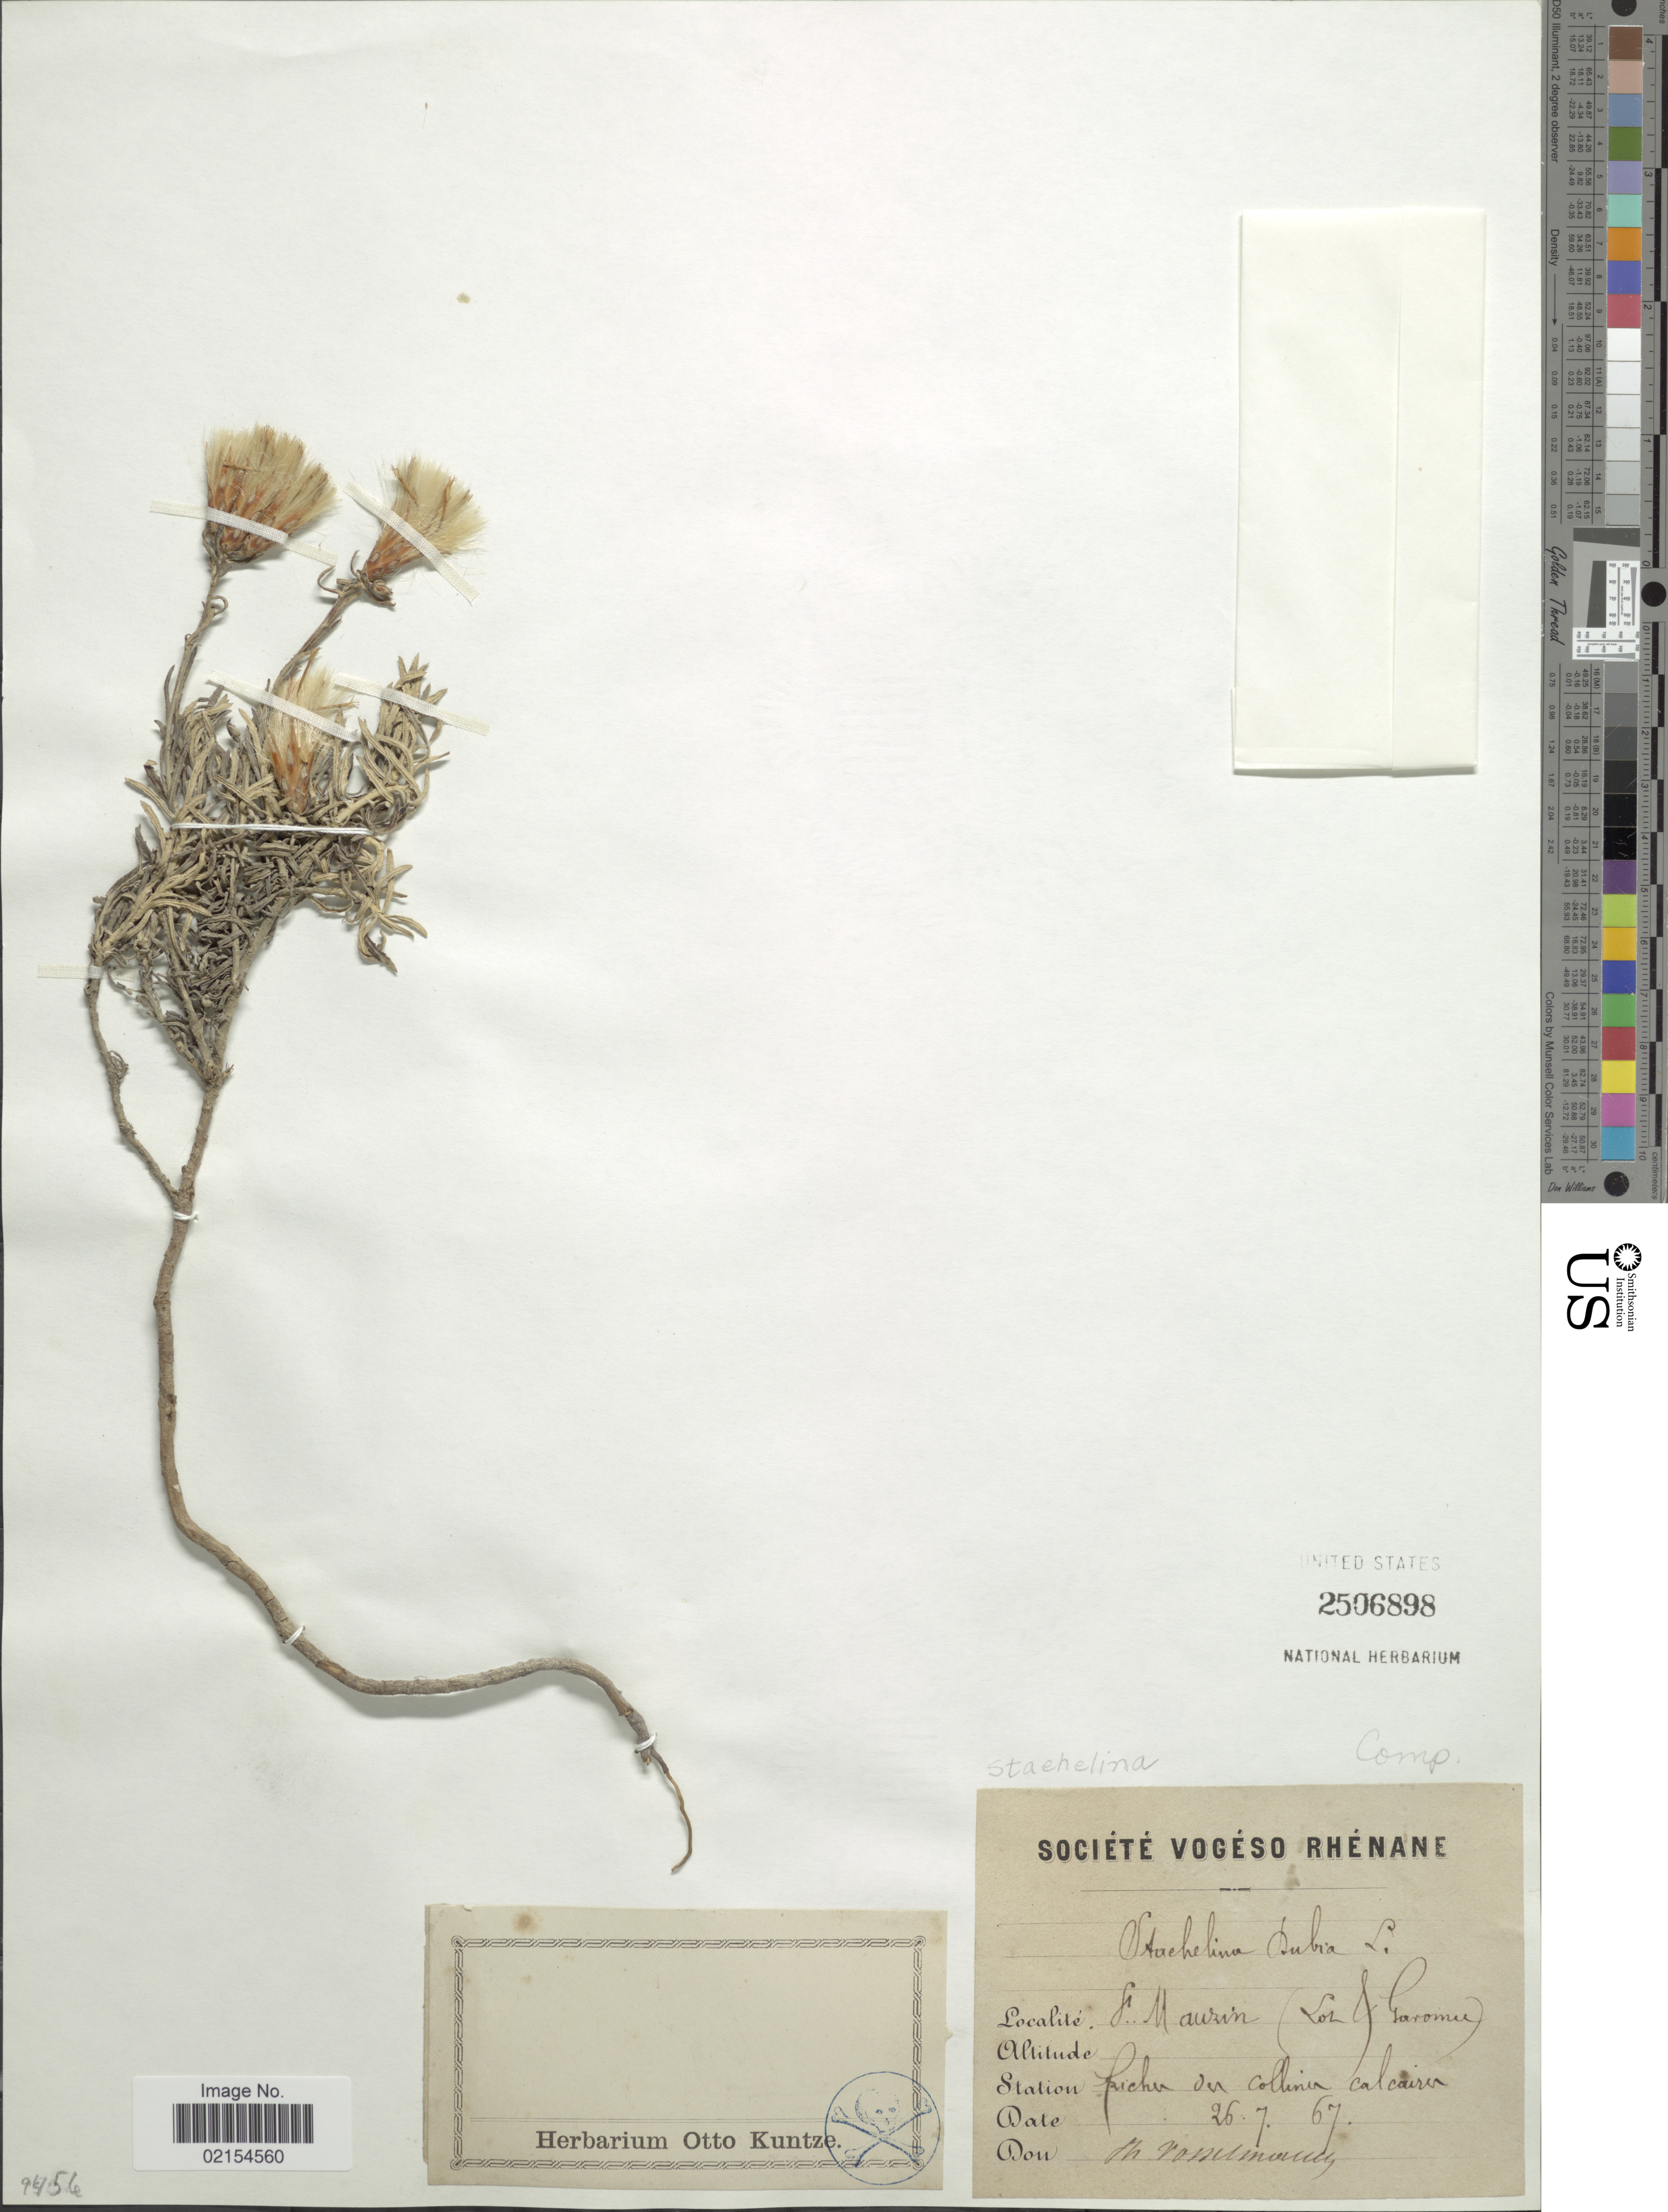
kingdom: Plantae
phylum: Tracheophyta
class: Magnoliopsida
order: Asterales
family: Asteraceae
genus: Staehelina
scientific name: Staehelina dubia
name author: L.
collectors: ex Herb. O. Kuntze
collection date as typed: Transcribed d/m/y: 26/7/67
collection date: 1867-07-26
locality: S. Mawzin (Los & Garomie) pichu der collina calcaire [interpreted]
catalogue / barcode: US 2506898